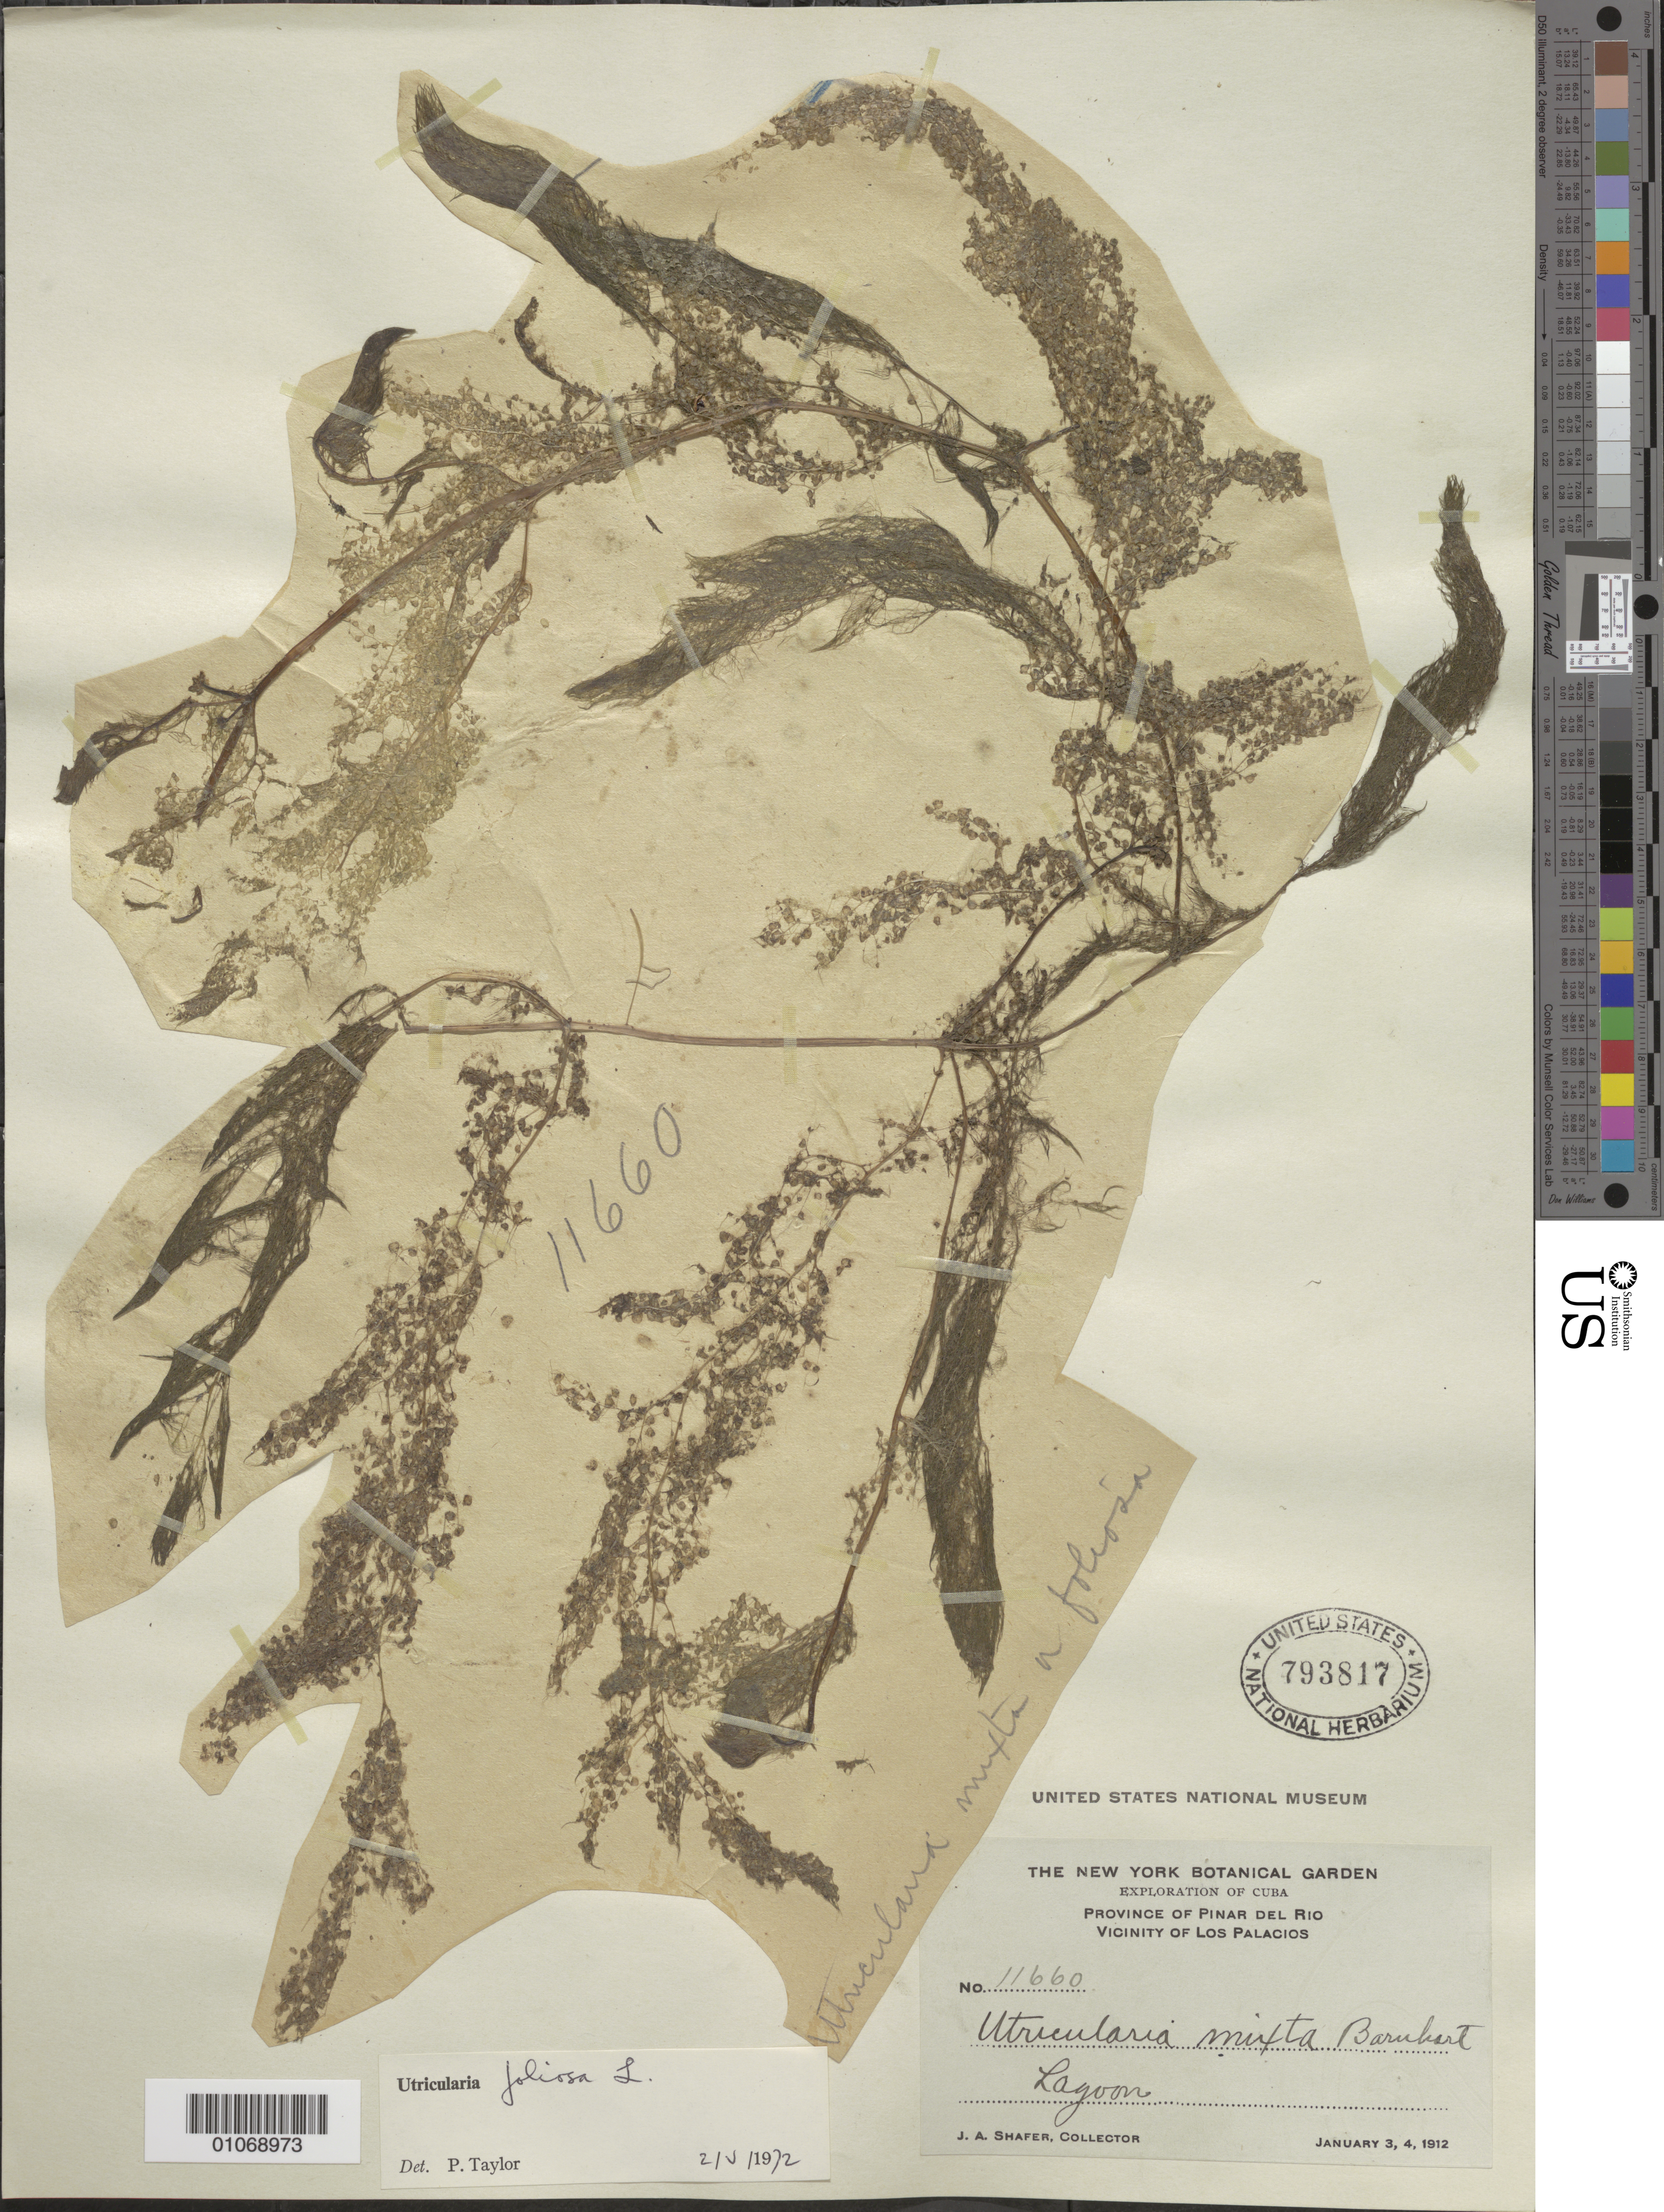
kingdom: Plantae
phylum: Tracheophyta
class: Magnoliopsida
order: Lamiales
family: Lentibulariaceae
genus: Utricularia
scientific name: Utricularia foliosa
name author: L.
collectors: J. A. Shafer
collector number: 11660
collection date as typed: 03 Jan 1912 to 04 Jan 1912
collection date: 1912-01-03/1912-01-04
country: Cuba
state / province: Pinar del Rio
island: Cuba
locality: Vicinity of Los Palacios Lagoon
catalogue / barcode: US 793817